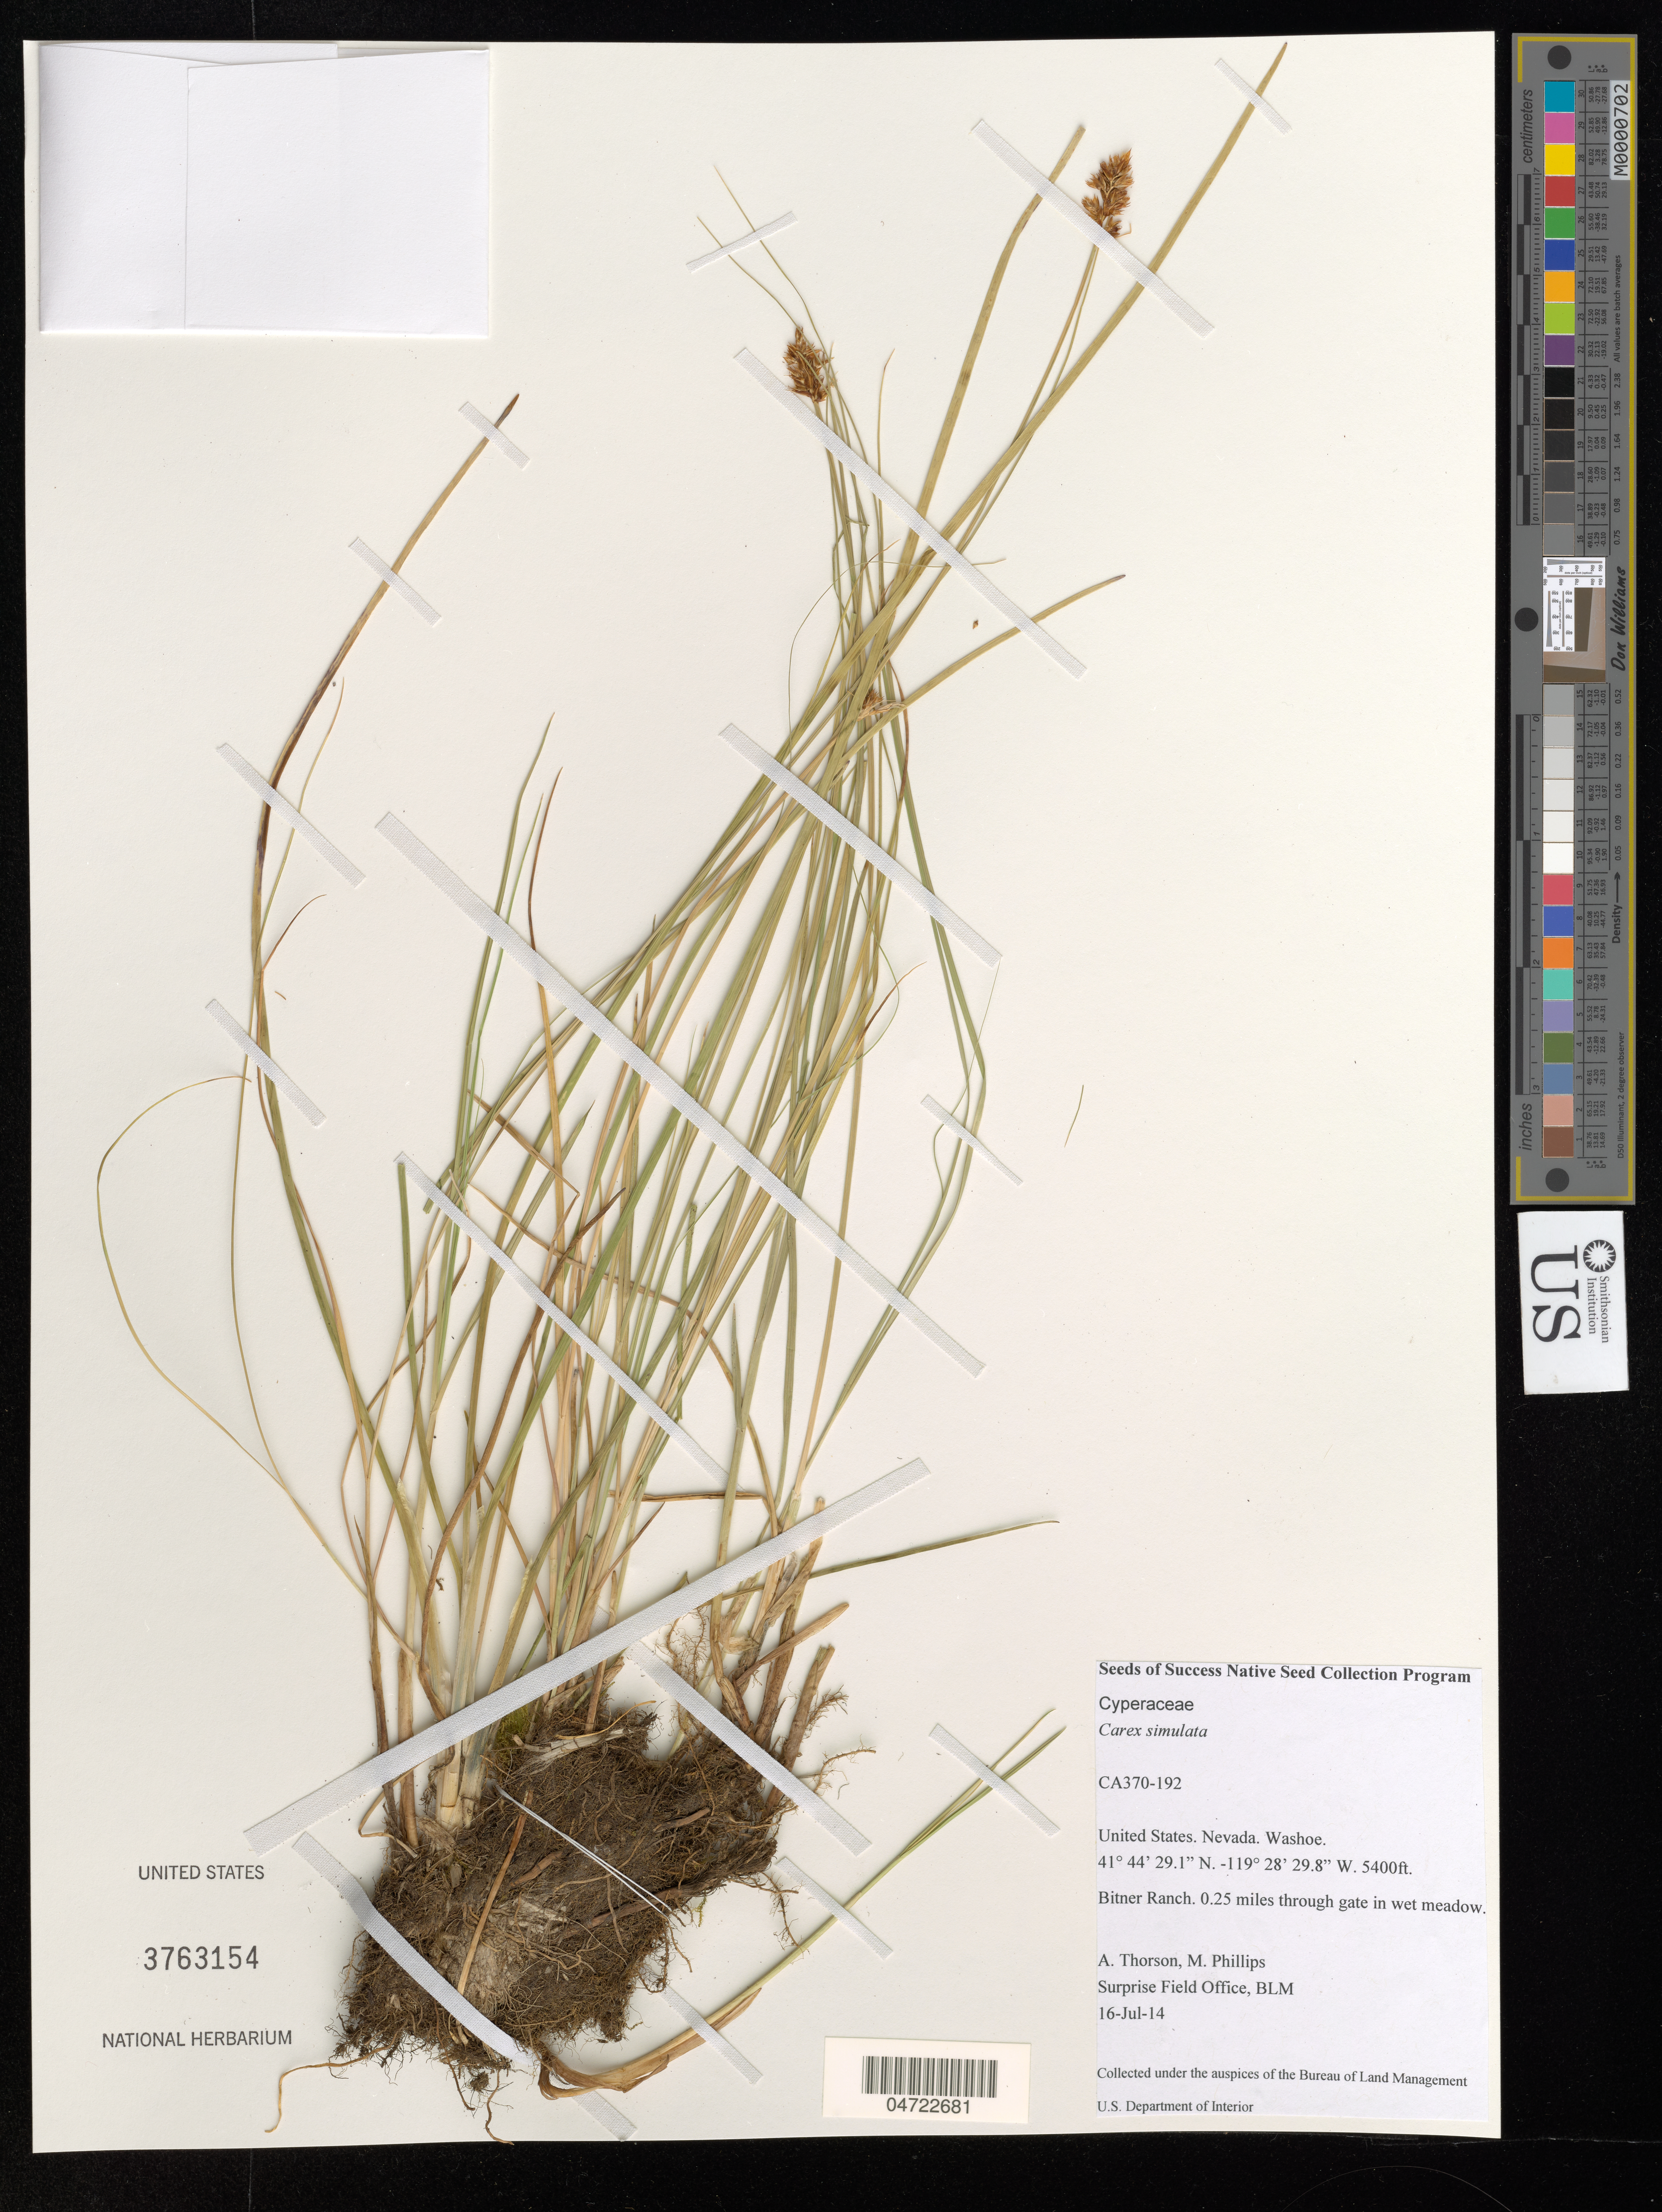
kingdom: Plantae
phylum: Tracheophyta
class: Liliopsida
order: Poales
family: Cyperaceae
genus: Carex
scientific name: Carex simulata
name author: Mack.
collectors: A. Thorson & M. Phillips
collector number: CA370-192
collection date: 2014-07-16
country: United States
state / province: Nevada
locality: Washoe. Bitner Ranch. 0.25 miles through gate in wet meadow.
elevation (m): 1646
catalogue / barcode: US 3763154